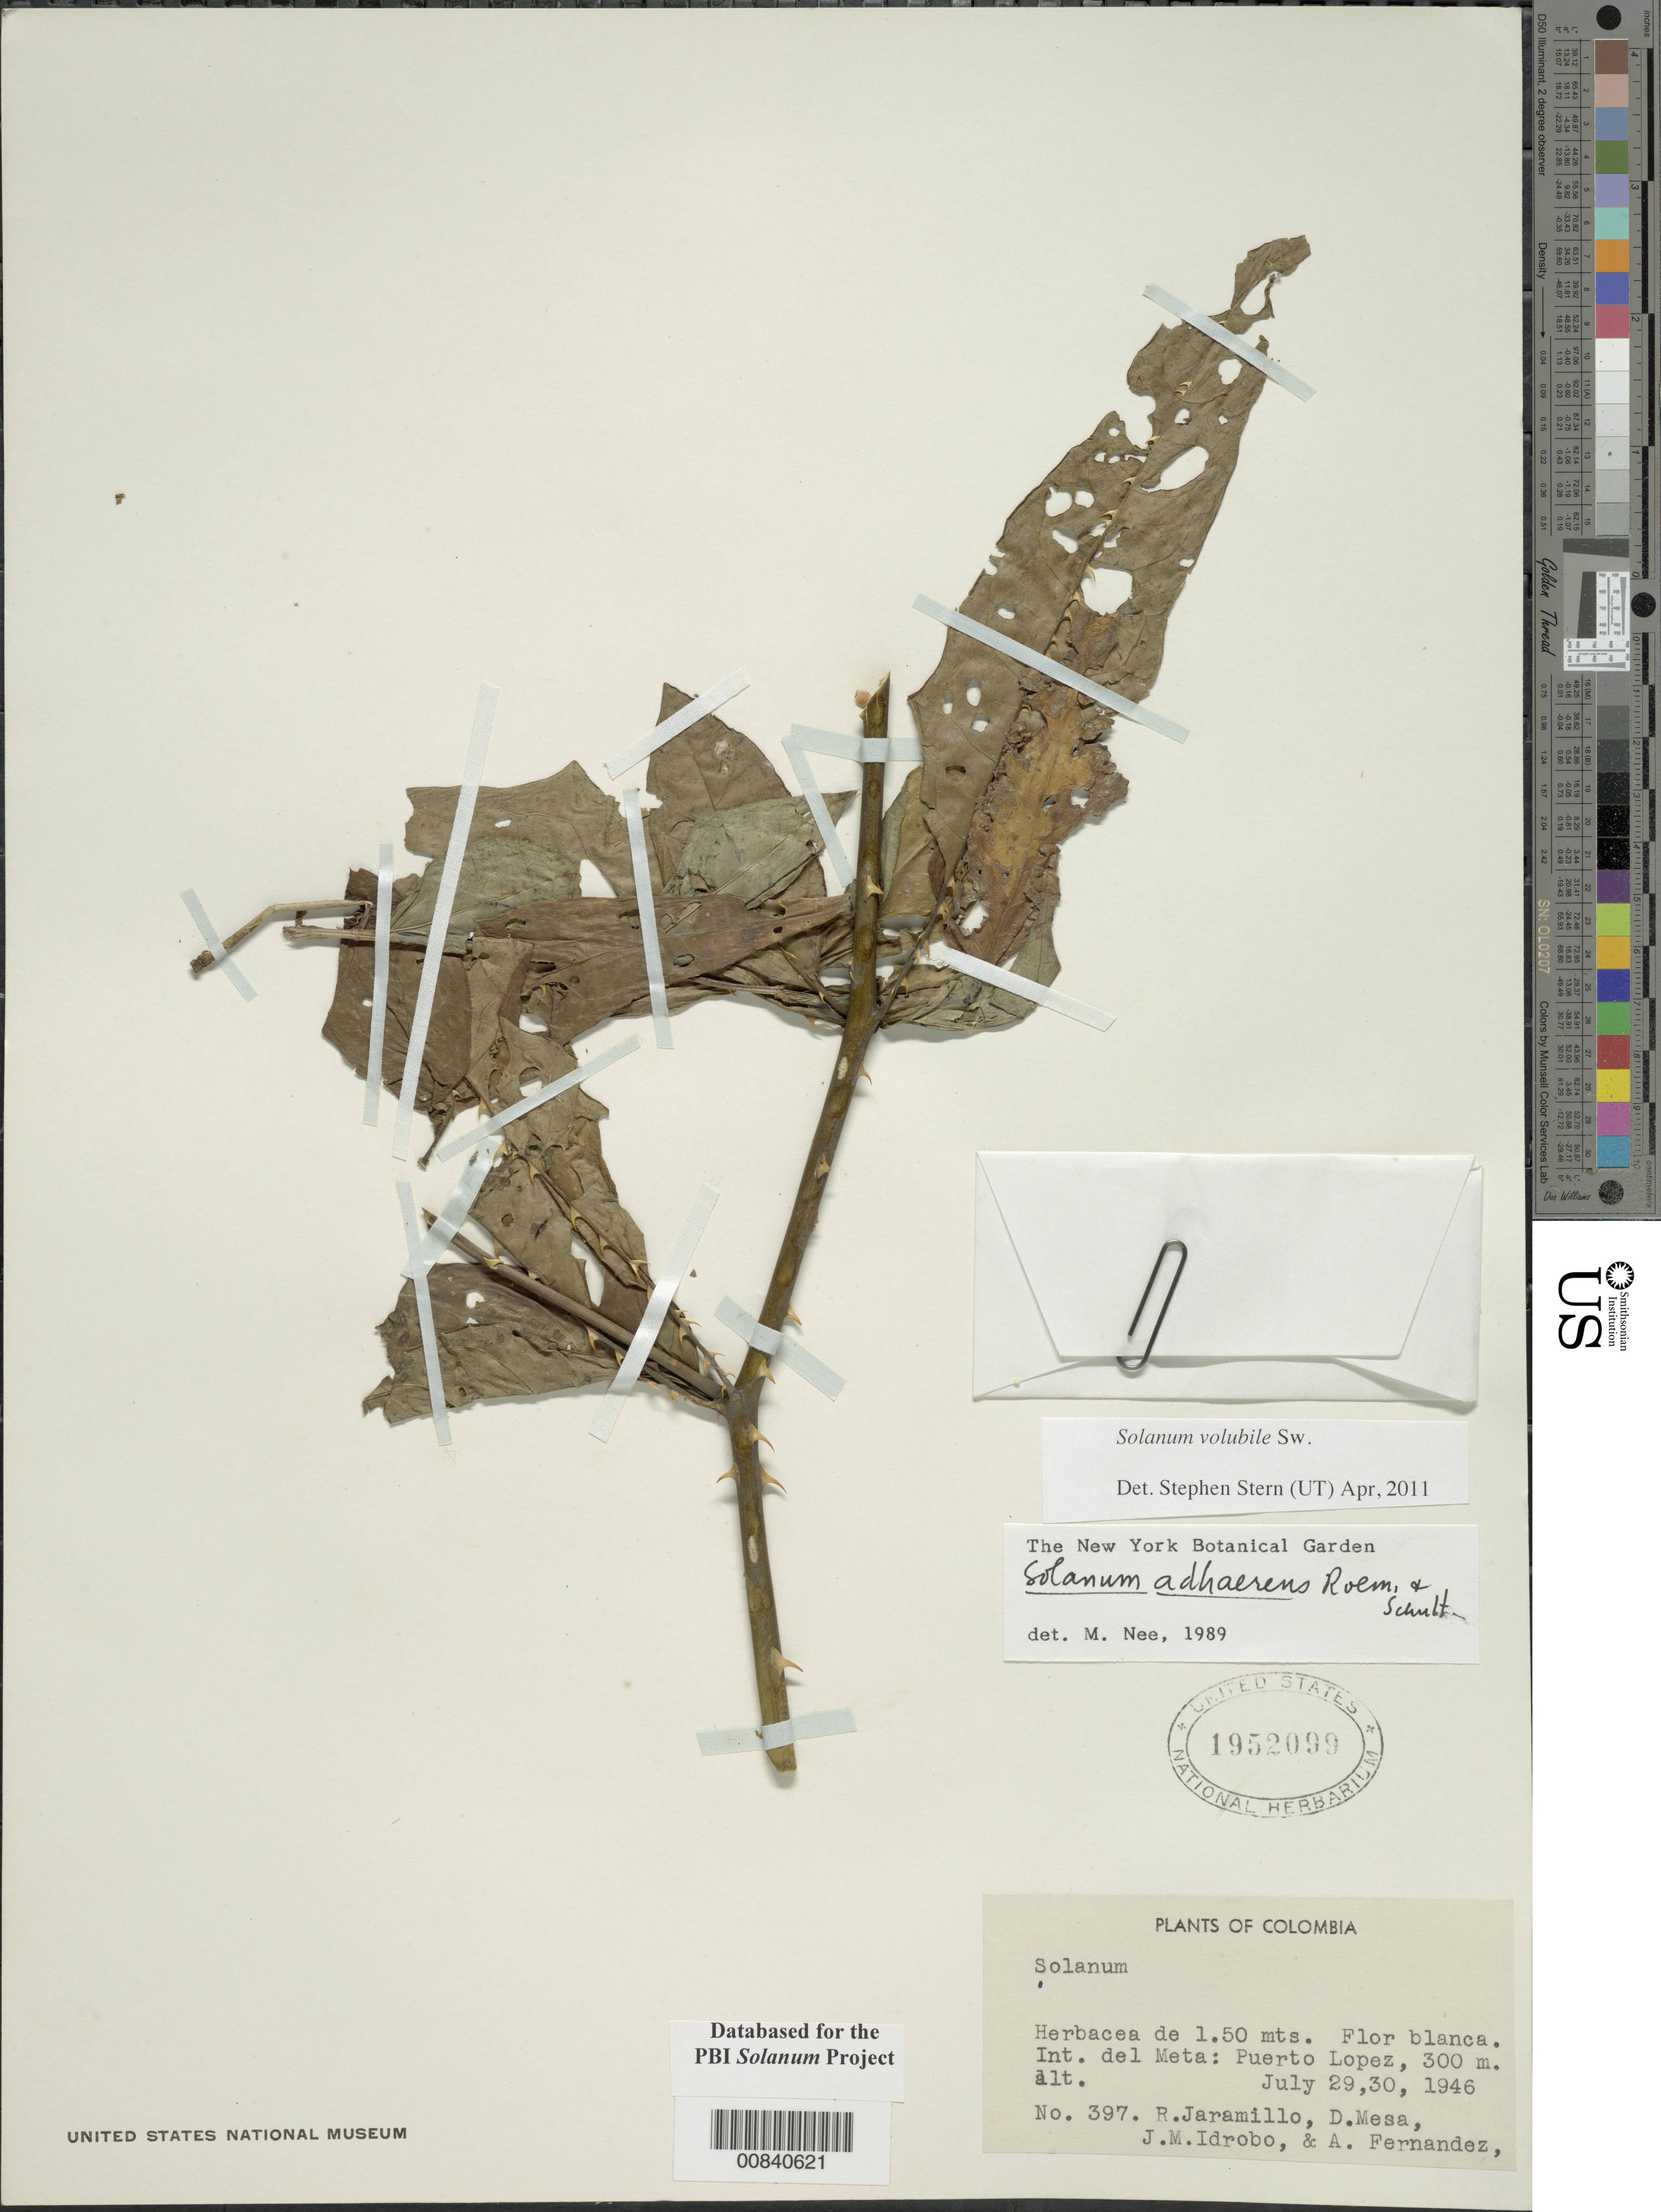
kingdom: Plantae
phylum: Tracheophyta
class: Magnoliopsida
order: Solanales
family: Solanaceae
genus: Solanum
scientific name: Solanum volubile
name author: Sw.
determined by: Stern, S. R., (UT)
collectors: R. Jaramillo M., D. Mesa, J. M. Idrobo & A. Fernández-Pérez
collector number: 397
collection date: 1946-07-29/1946-07-30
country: Colombia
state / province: Meta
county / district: Puerto López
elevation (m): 300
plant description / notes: Previously databased for the PBI Solanum Project; entered into EMU by MJDatiles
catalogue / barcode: US 1952099